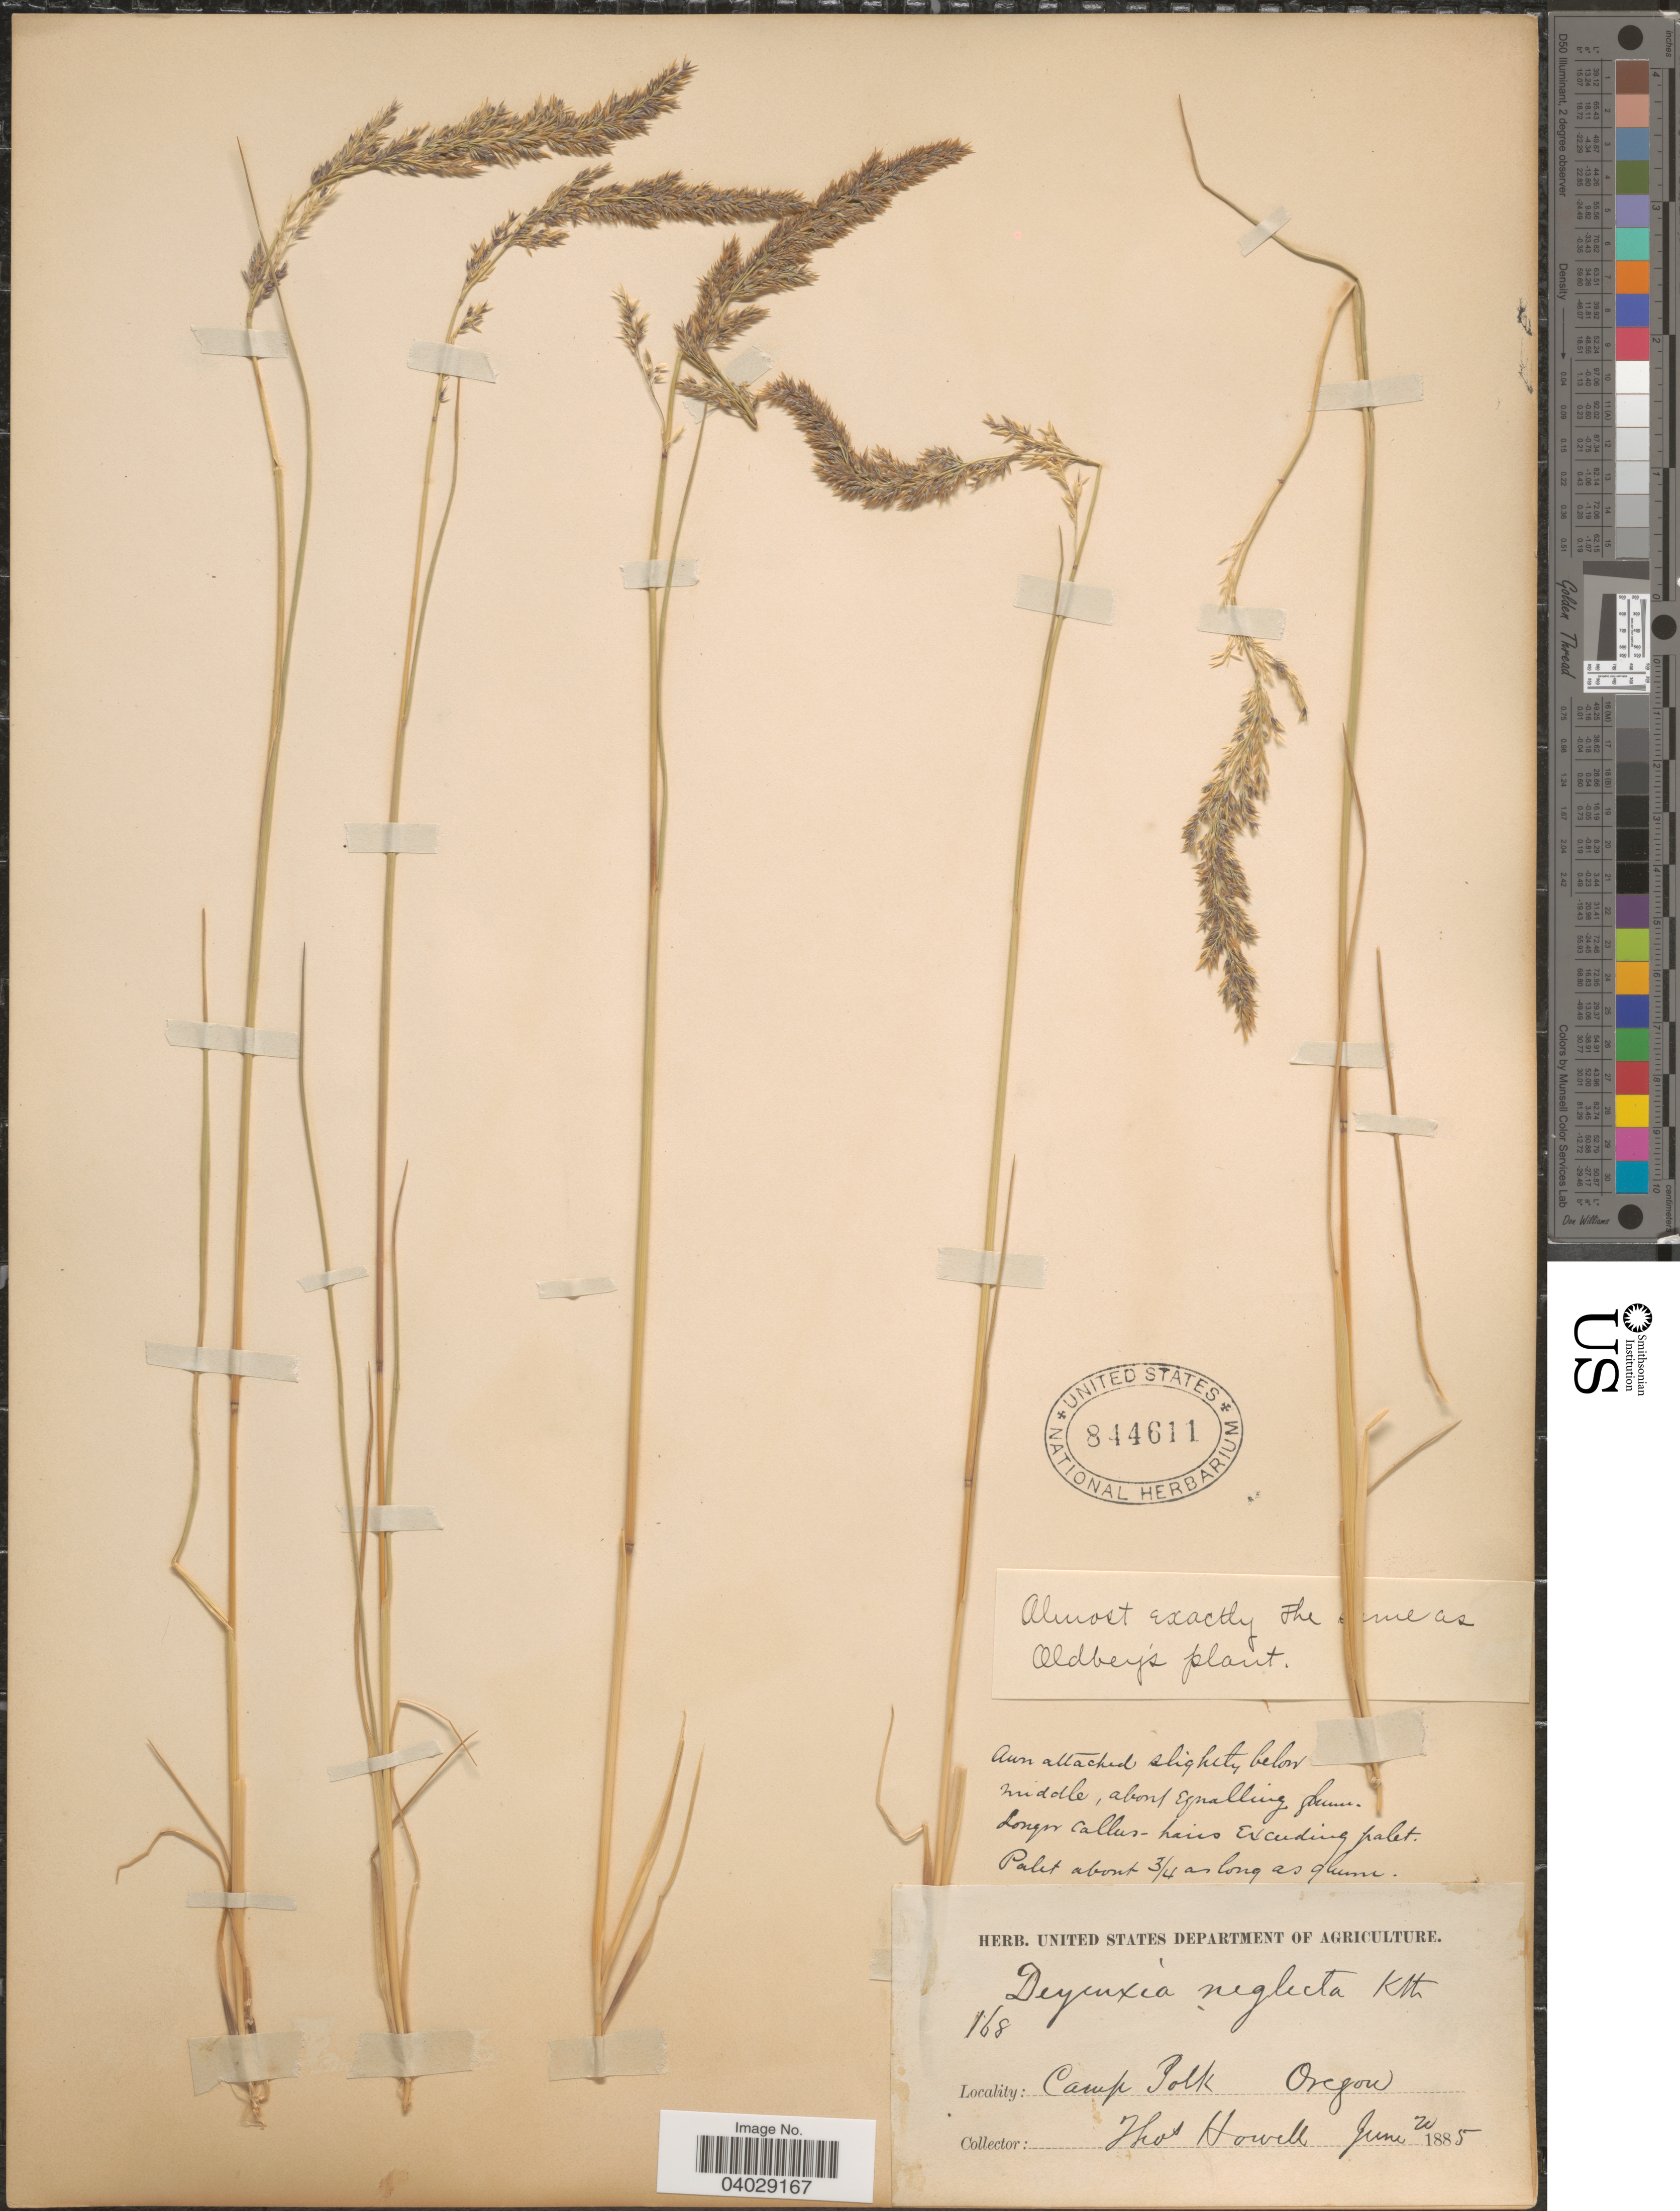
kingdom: Plantae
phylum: Tracheophyta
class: Liliopsida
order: Poales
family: Poaceae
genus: Calamagrostis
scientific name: Calamagrostis neglecta (Ehrh.) Gaertner et al.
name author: (Ehrhart) G. Gaertn. et al.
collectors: T. Howell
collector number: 168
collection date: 1885-06-20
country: United States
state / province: Oregon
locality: Camp Polk.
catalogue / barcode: US 844611